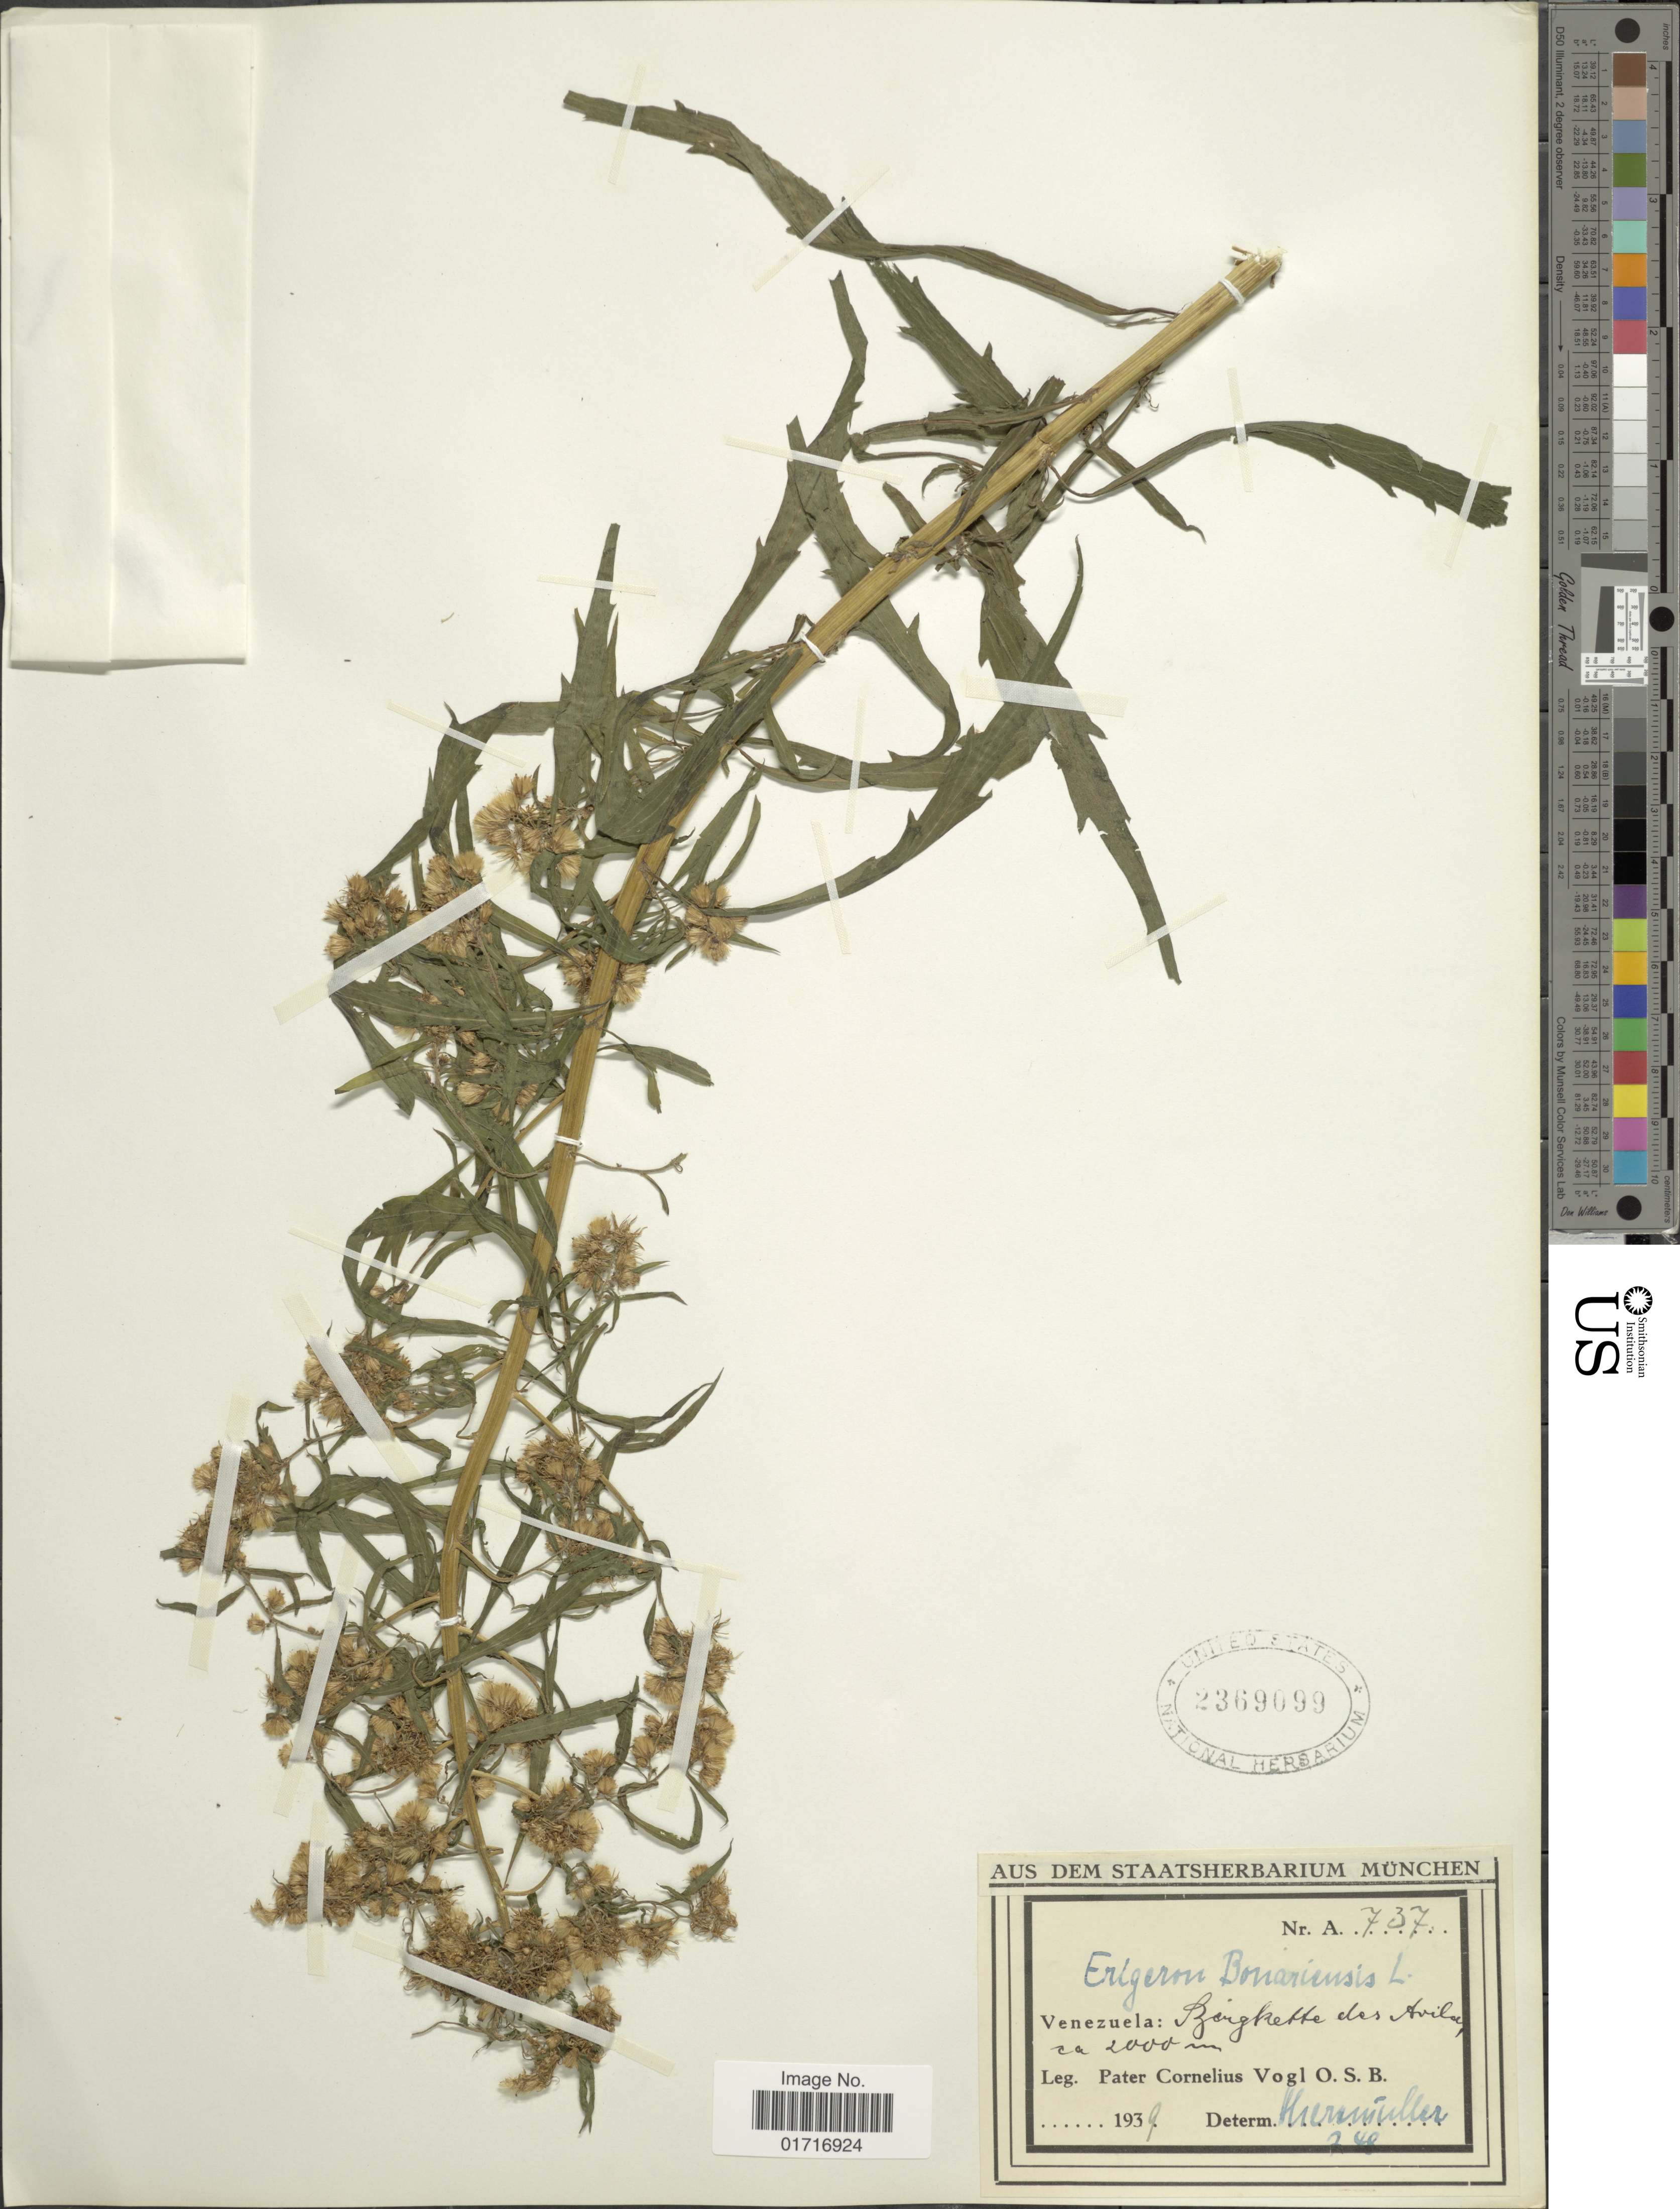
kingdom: Plantae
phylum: Tracheophyta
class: Magnoliopsida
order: Asterales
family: Asteraceae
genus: Conyza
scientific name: Conyza bonariensis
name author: (L.) Cronq.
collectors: P. C. Vogl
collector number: A737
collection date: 1939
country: Venezuela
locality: Venezuela: Bergkette des Avila.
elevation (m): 2000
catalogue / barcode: US 2369099